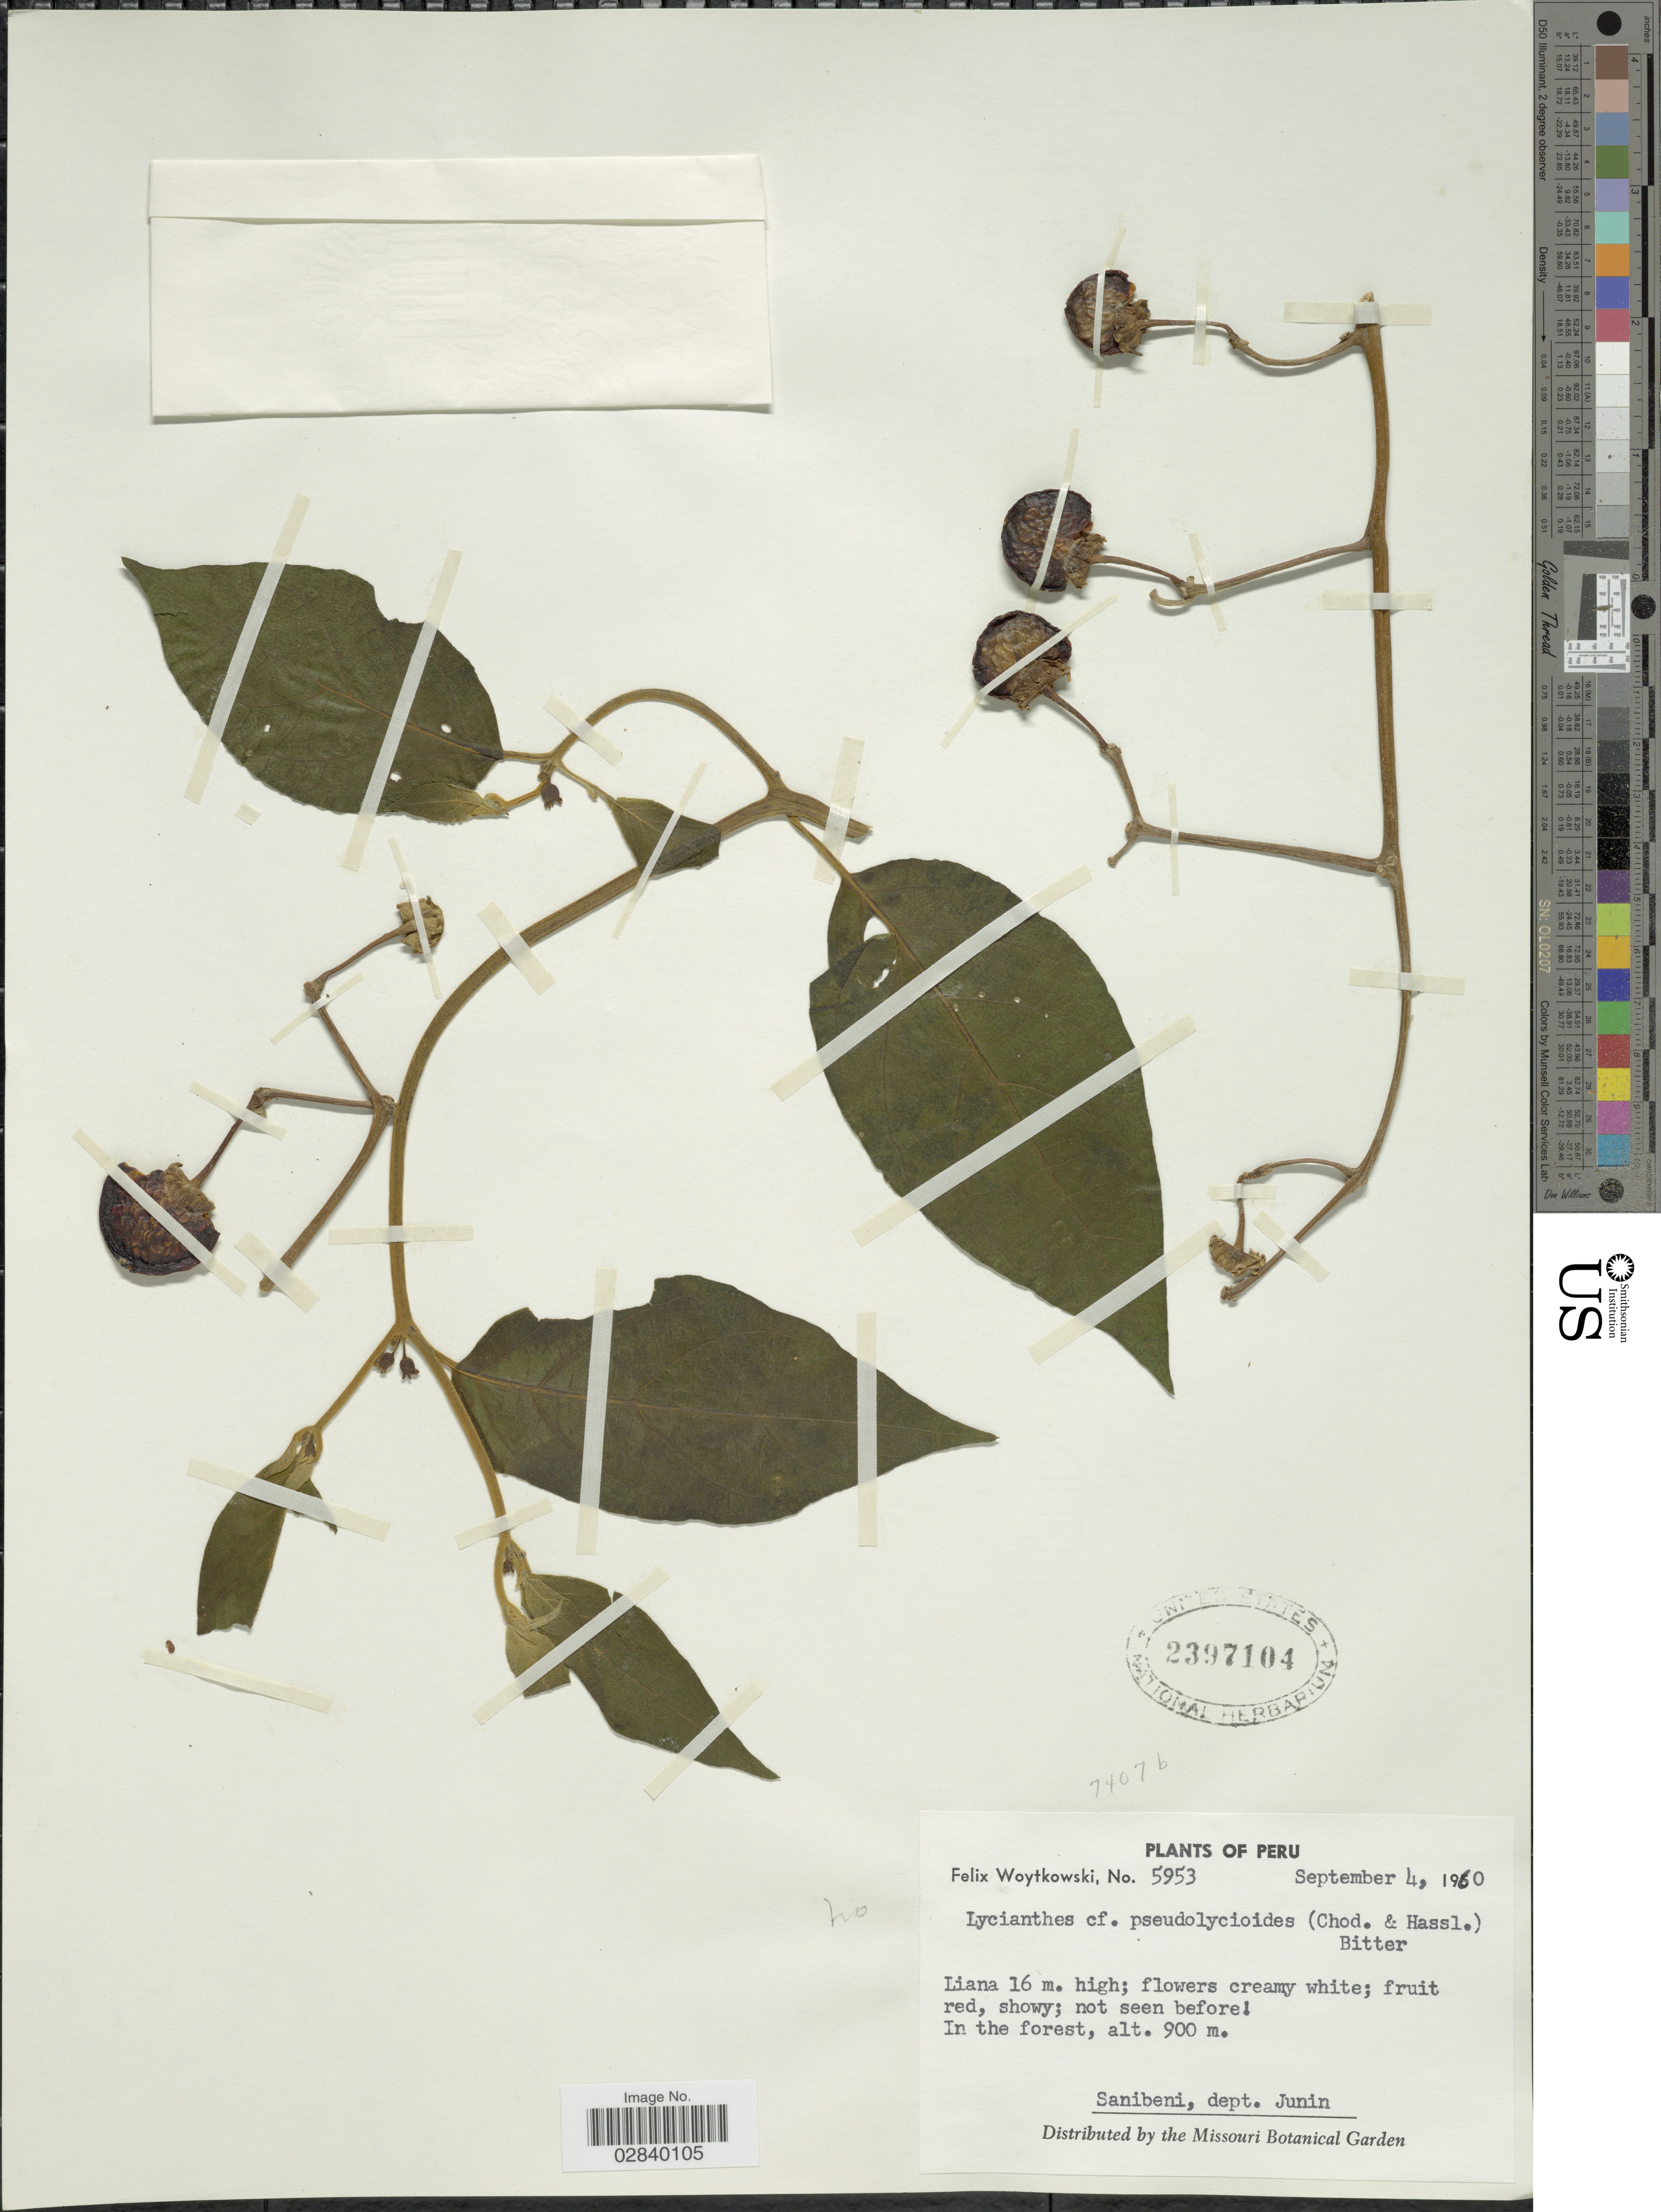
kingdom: Plantae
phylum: Tracheophyta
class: Magnoliopsida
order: Solanales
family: Solanaceae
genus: Lycianthes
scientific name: Lycianthes australe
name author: (C.V. Morton) Hunz. & Barboza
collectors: F. Woytkowski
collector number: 5953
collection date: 1960-09-04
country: Peru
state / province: Junín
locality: Sanibeni, dept. Junin.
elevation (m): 900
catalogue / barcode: US 2397104